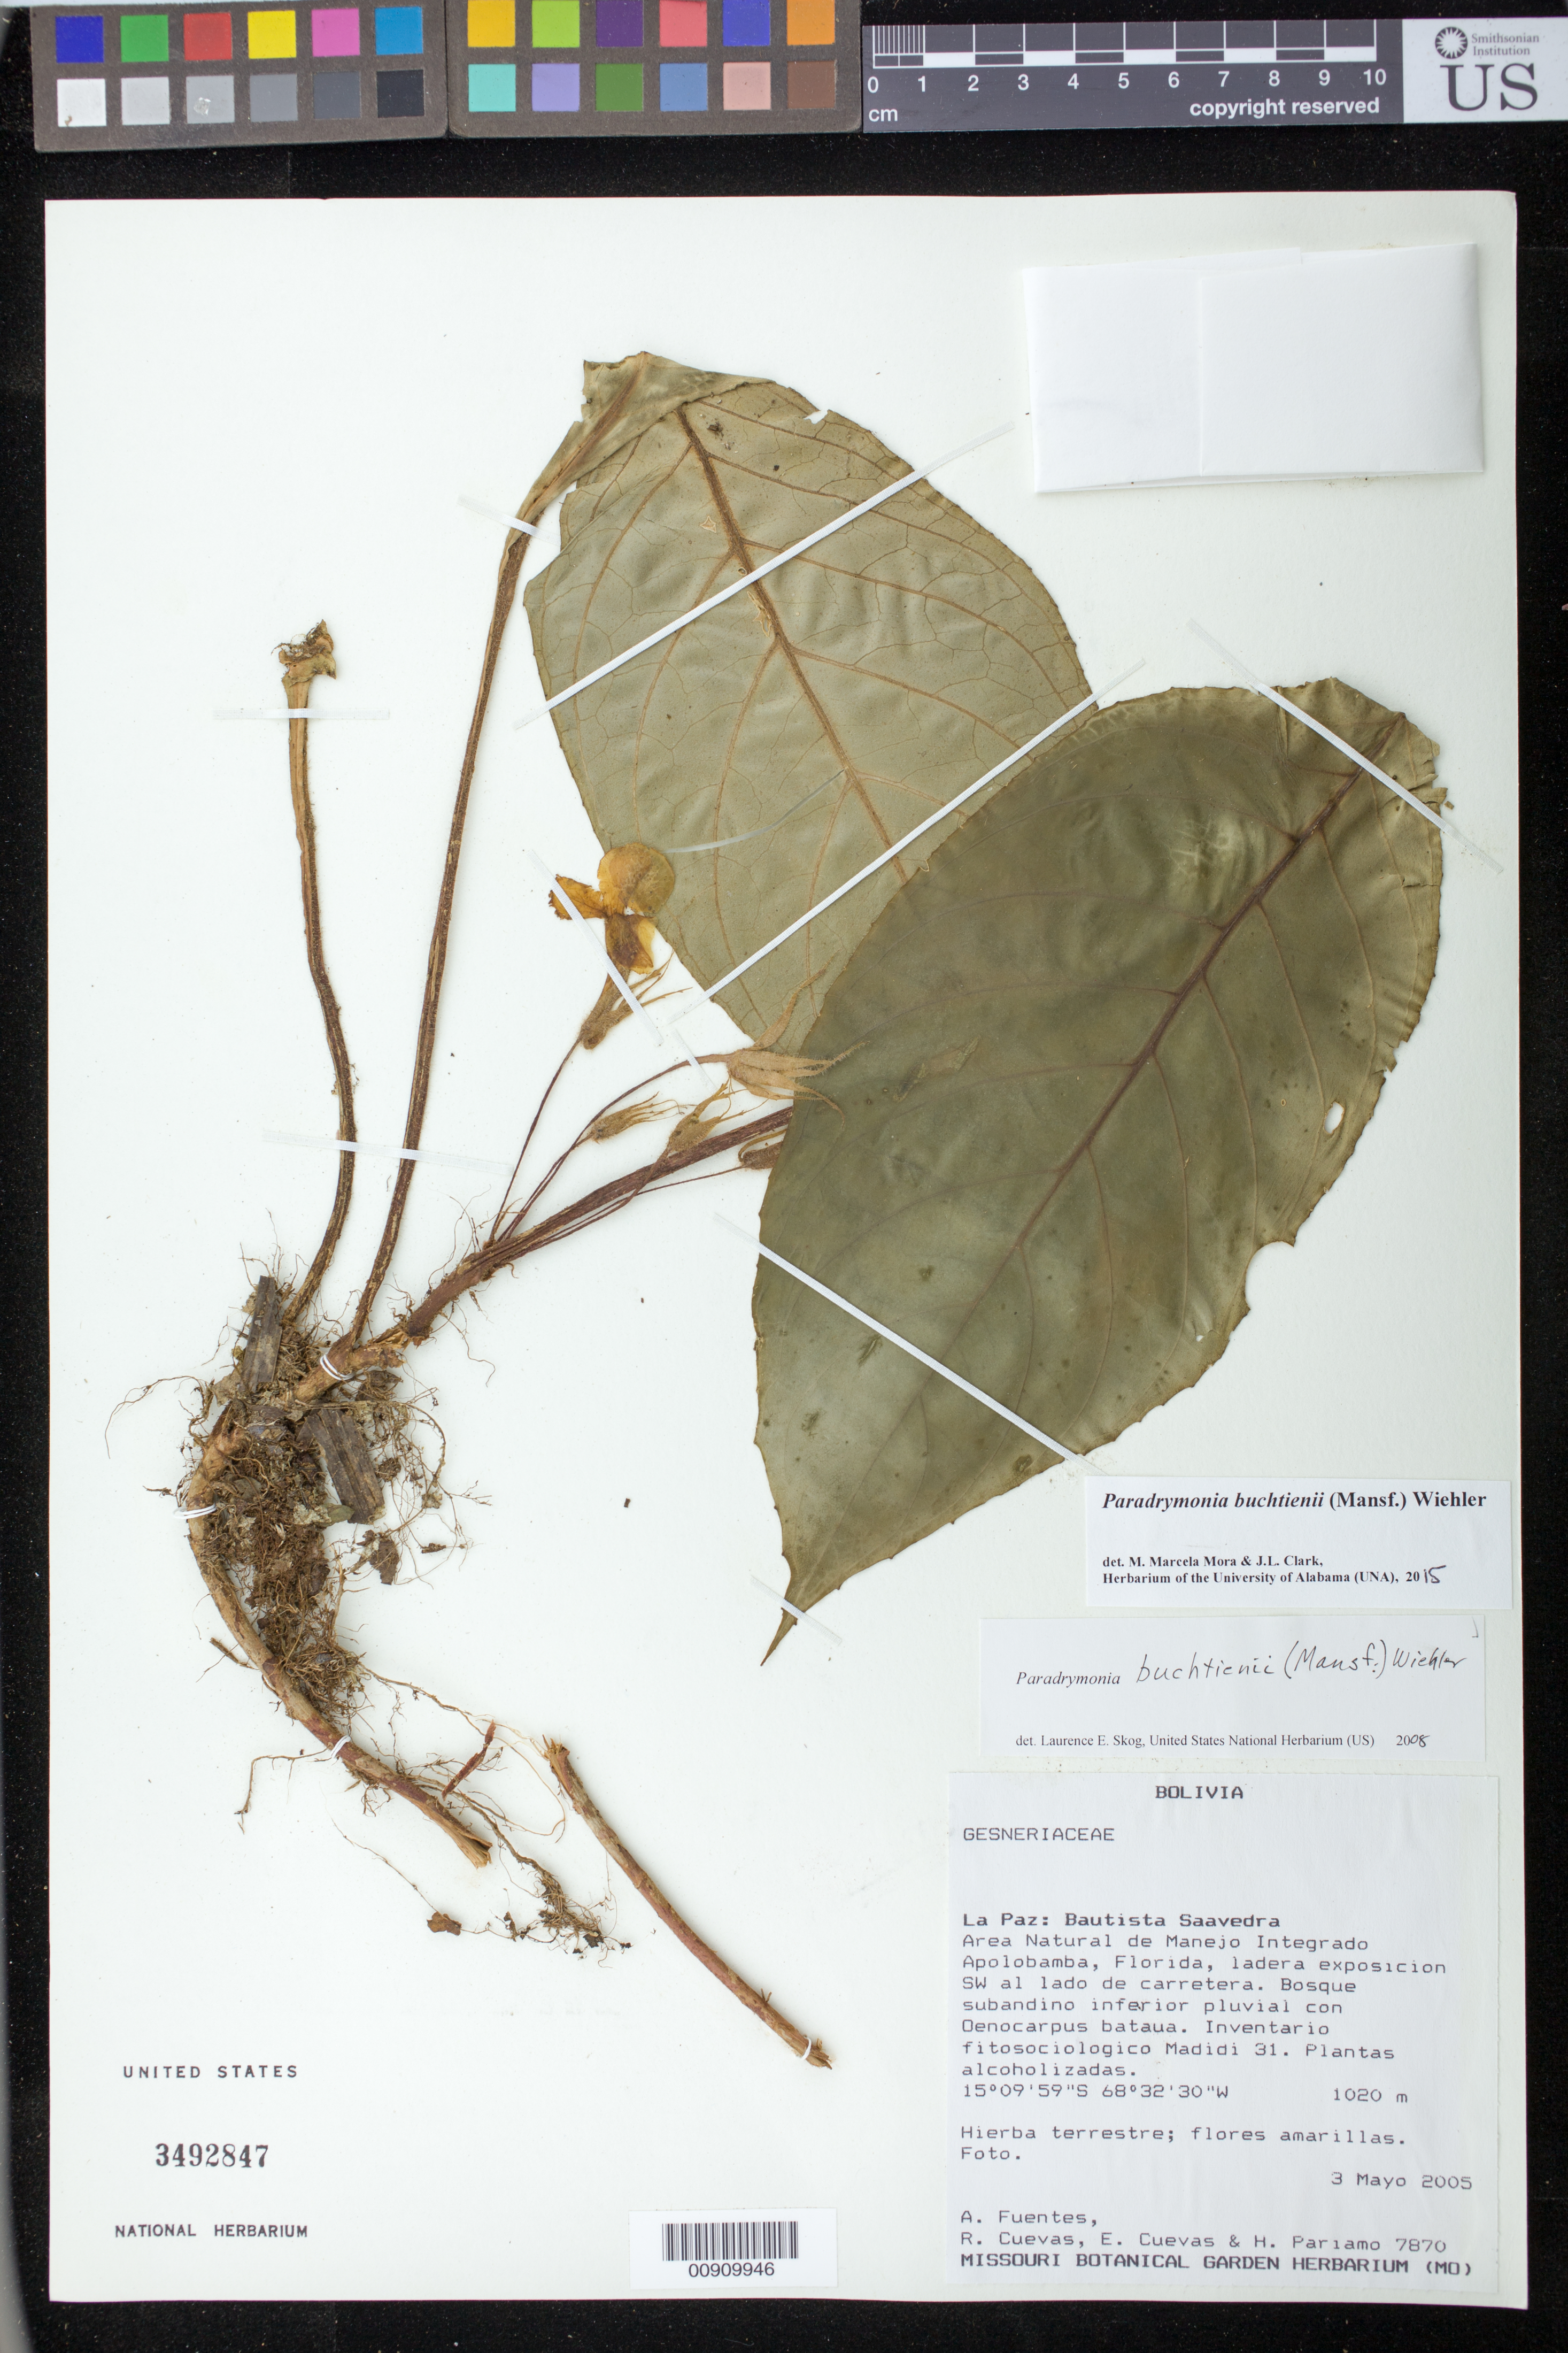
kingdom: Plantae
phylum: Tracheophyta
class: Magnoliopsida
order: Lamiales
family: Gesneriaceae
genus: Paradrymonia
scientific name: Paradrymonia buchtienii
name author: (Mansf.) Wiehler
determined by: Mora, M. M.; Clark, J. L.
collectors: A. Fuentes & et al.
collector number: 7870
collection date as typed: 03 May 2005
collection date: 2005-05-03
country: Bolivia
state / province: La Paz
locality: La Paz: Bautista Saavedra. Area Nautral de Manejo Integrado Apolobamba, Florida, ladera exposicion SW al lado de carretera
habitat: Bosque subandino inderior pluvial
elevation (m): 1020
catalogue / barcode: US 3492847